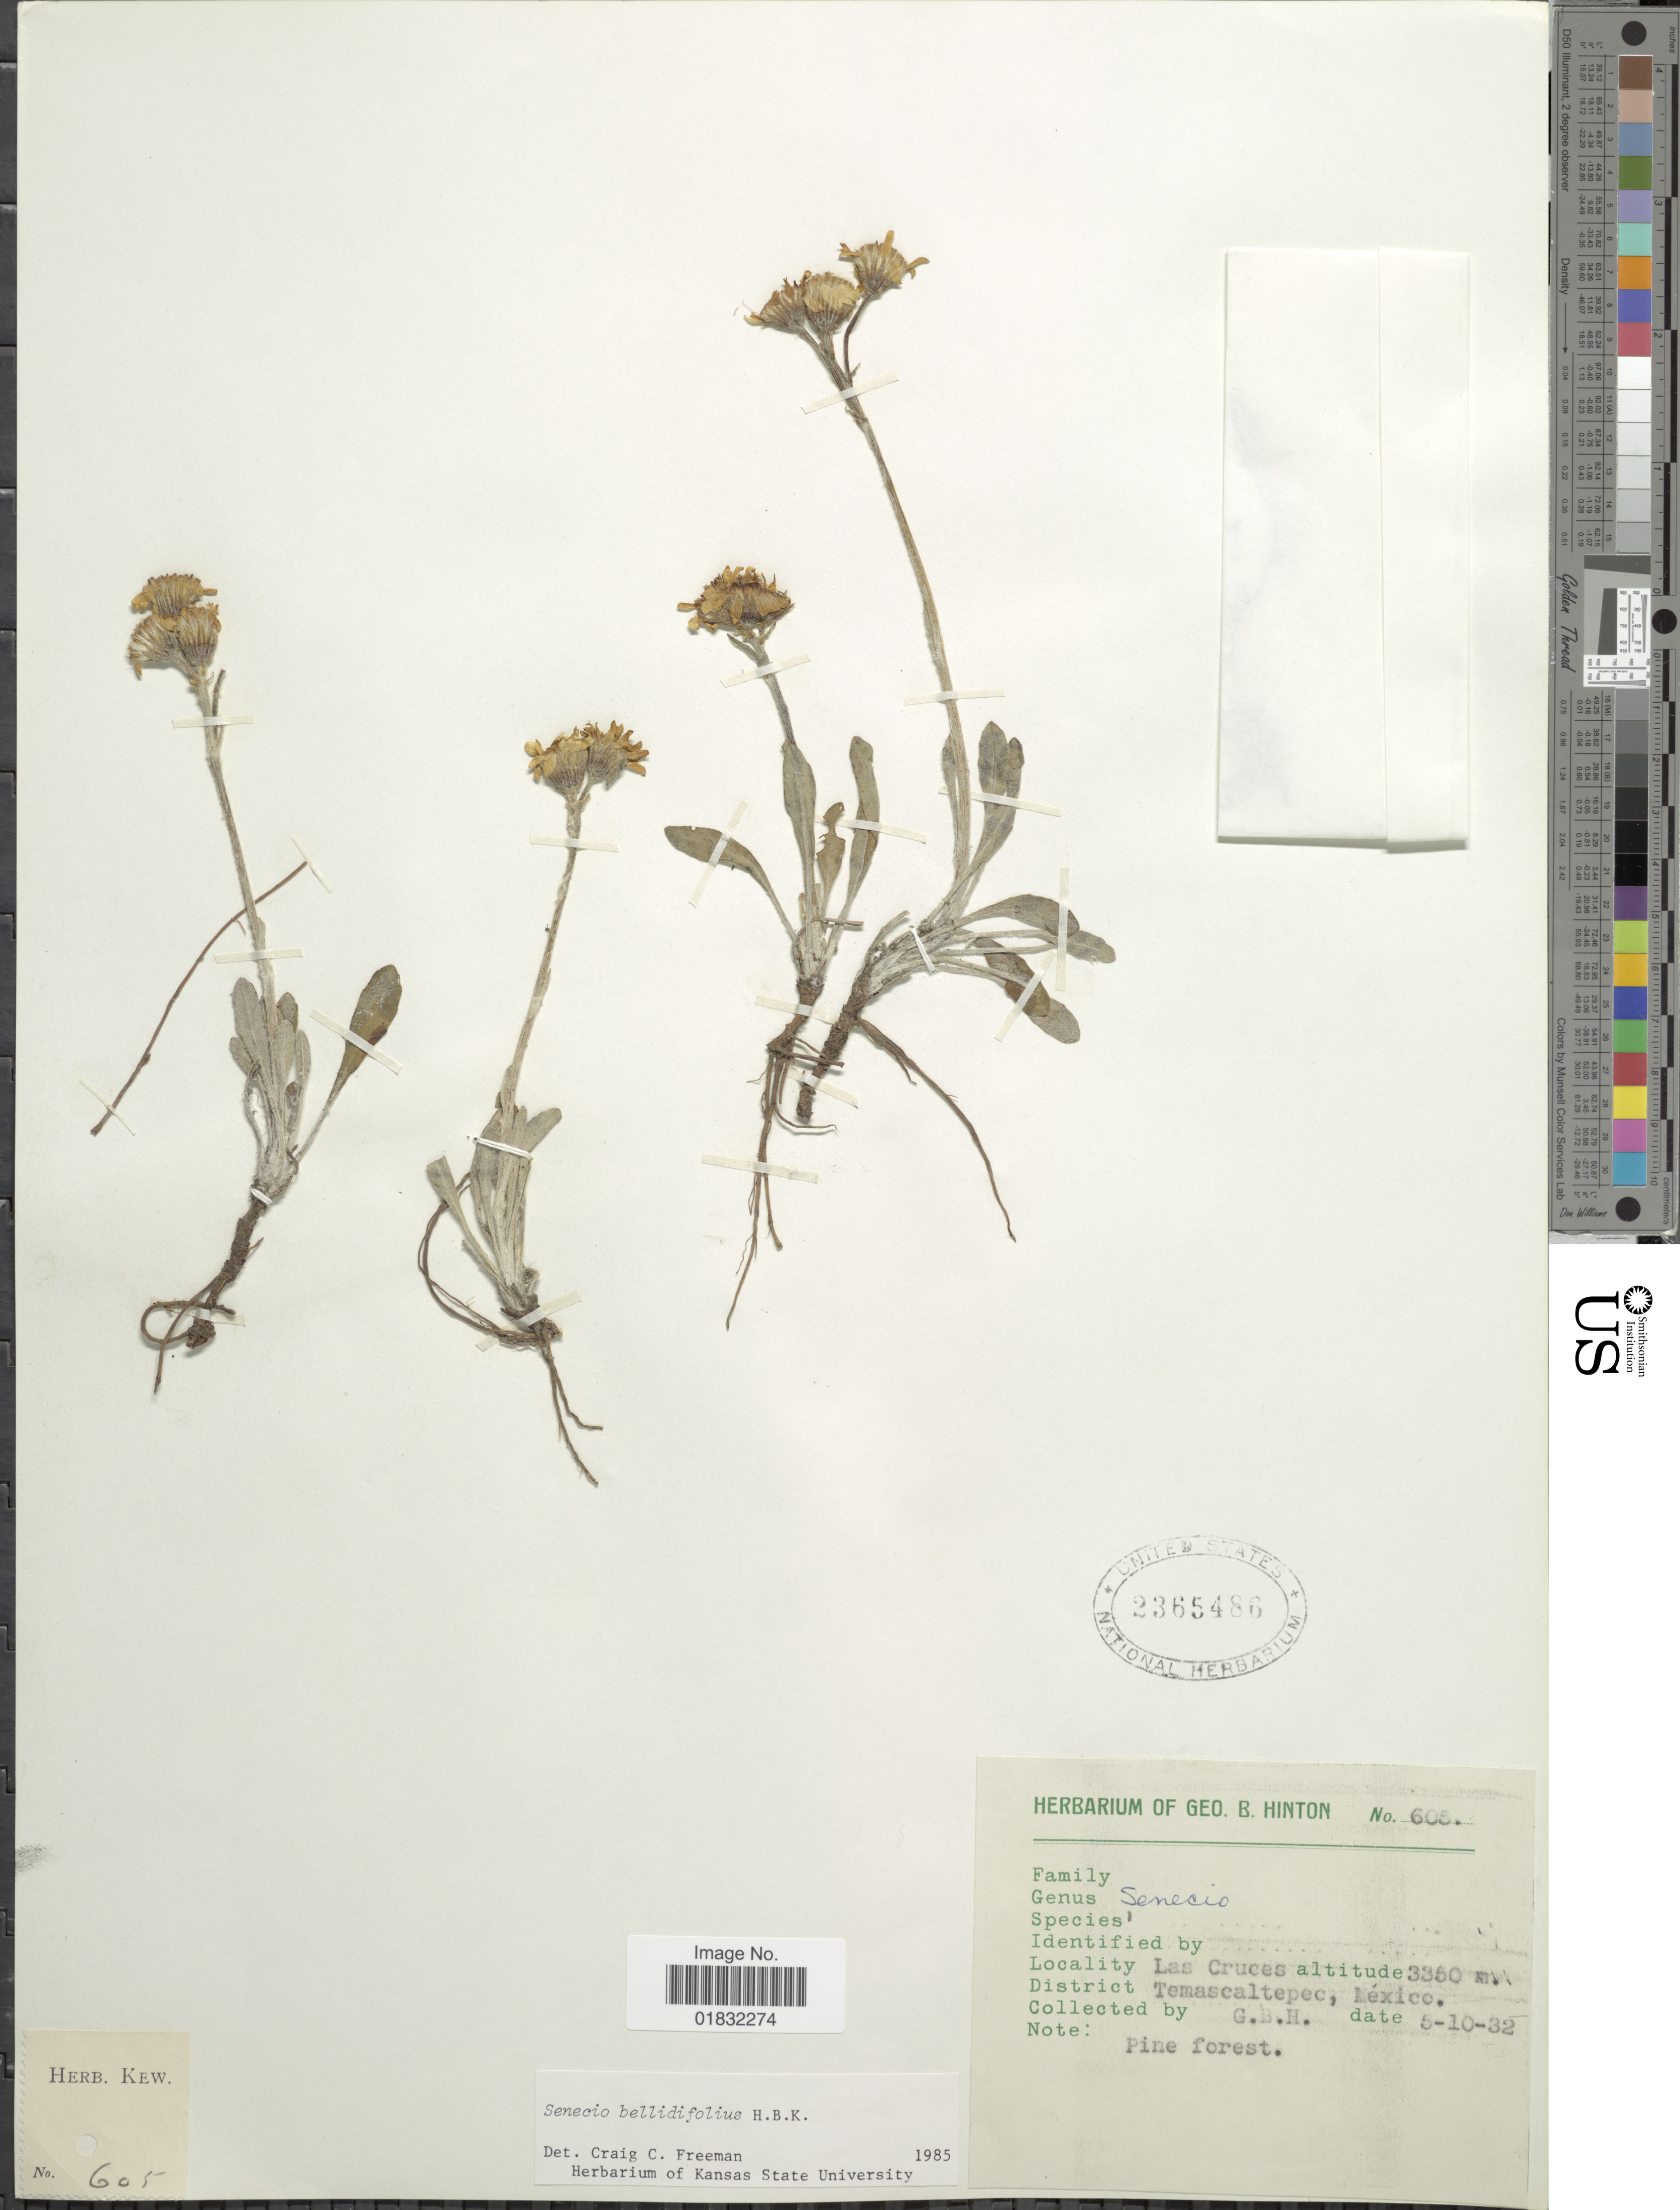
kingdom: Plantae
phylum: Tracheophyta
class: Magnoliopsida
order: Asterales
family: Asteraceae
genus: Packera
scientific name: Packera bellidifolia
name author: (Kunth) W.A. Weber & Á. Löve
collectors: G. B. Hinton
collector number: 605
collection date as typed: Transcribed d/m/y: 10/5/32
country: Mexico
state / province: México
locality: Las Cruces, District Temascaltepec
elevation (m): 3350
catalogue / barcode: US 2365486